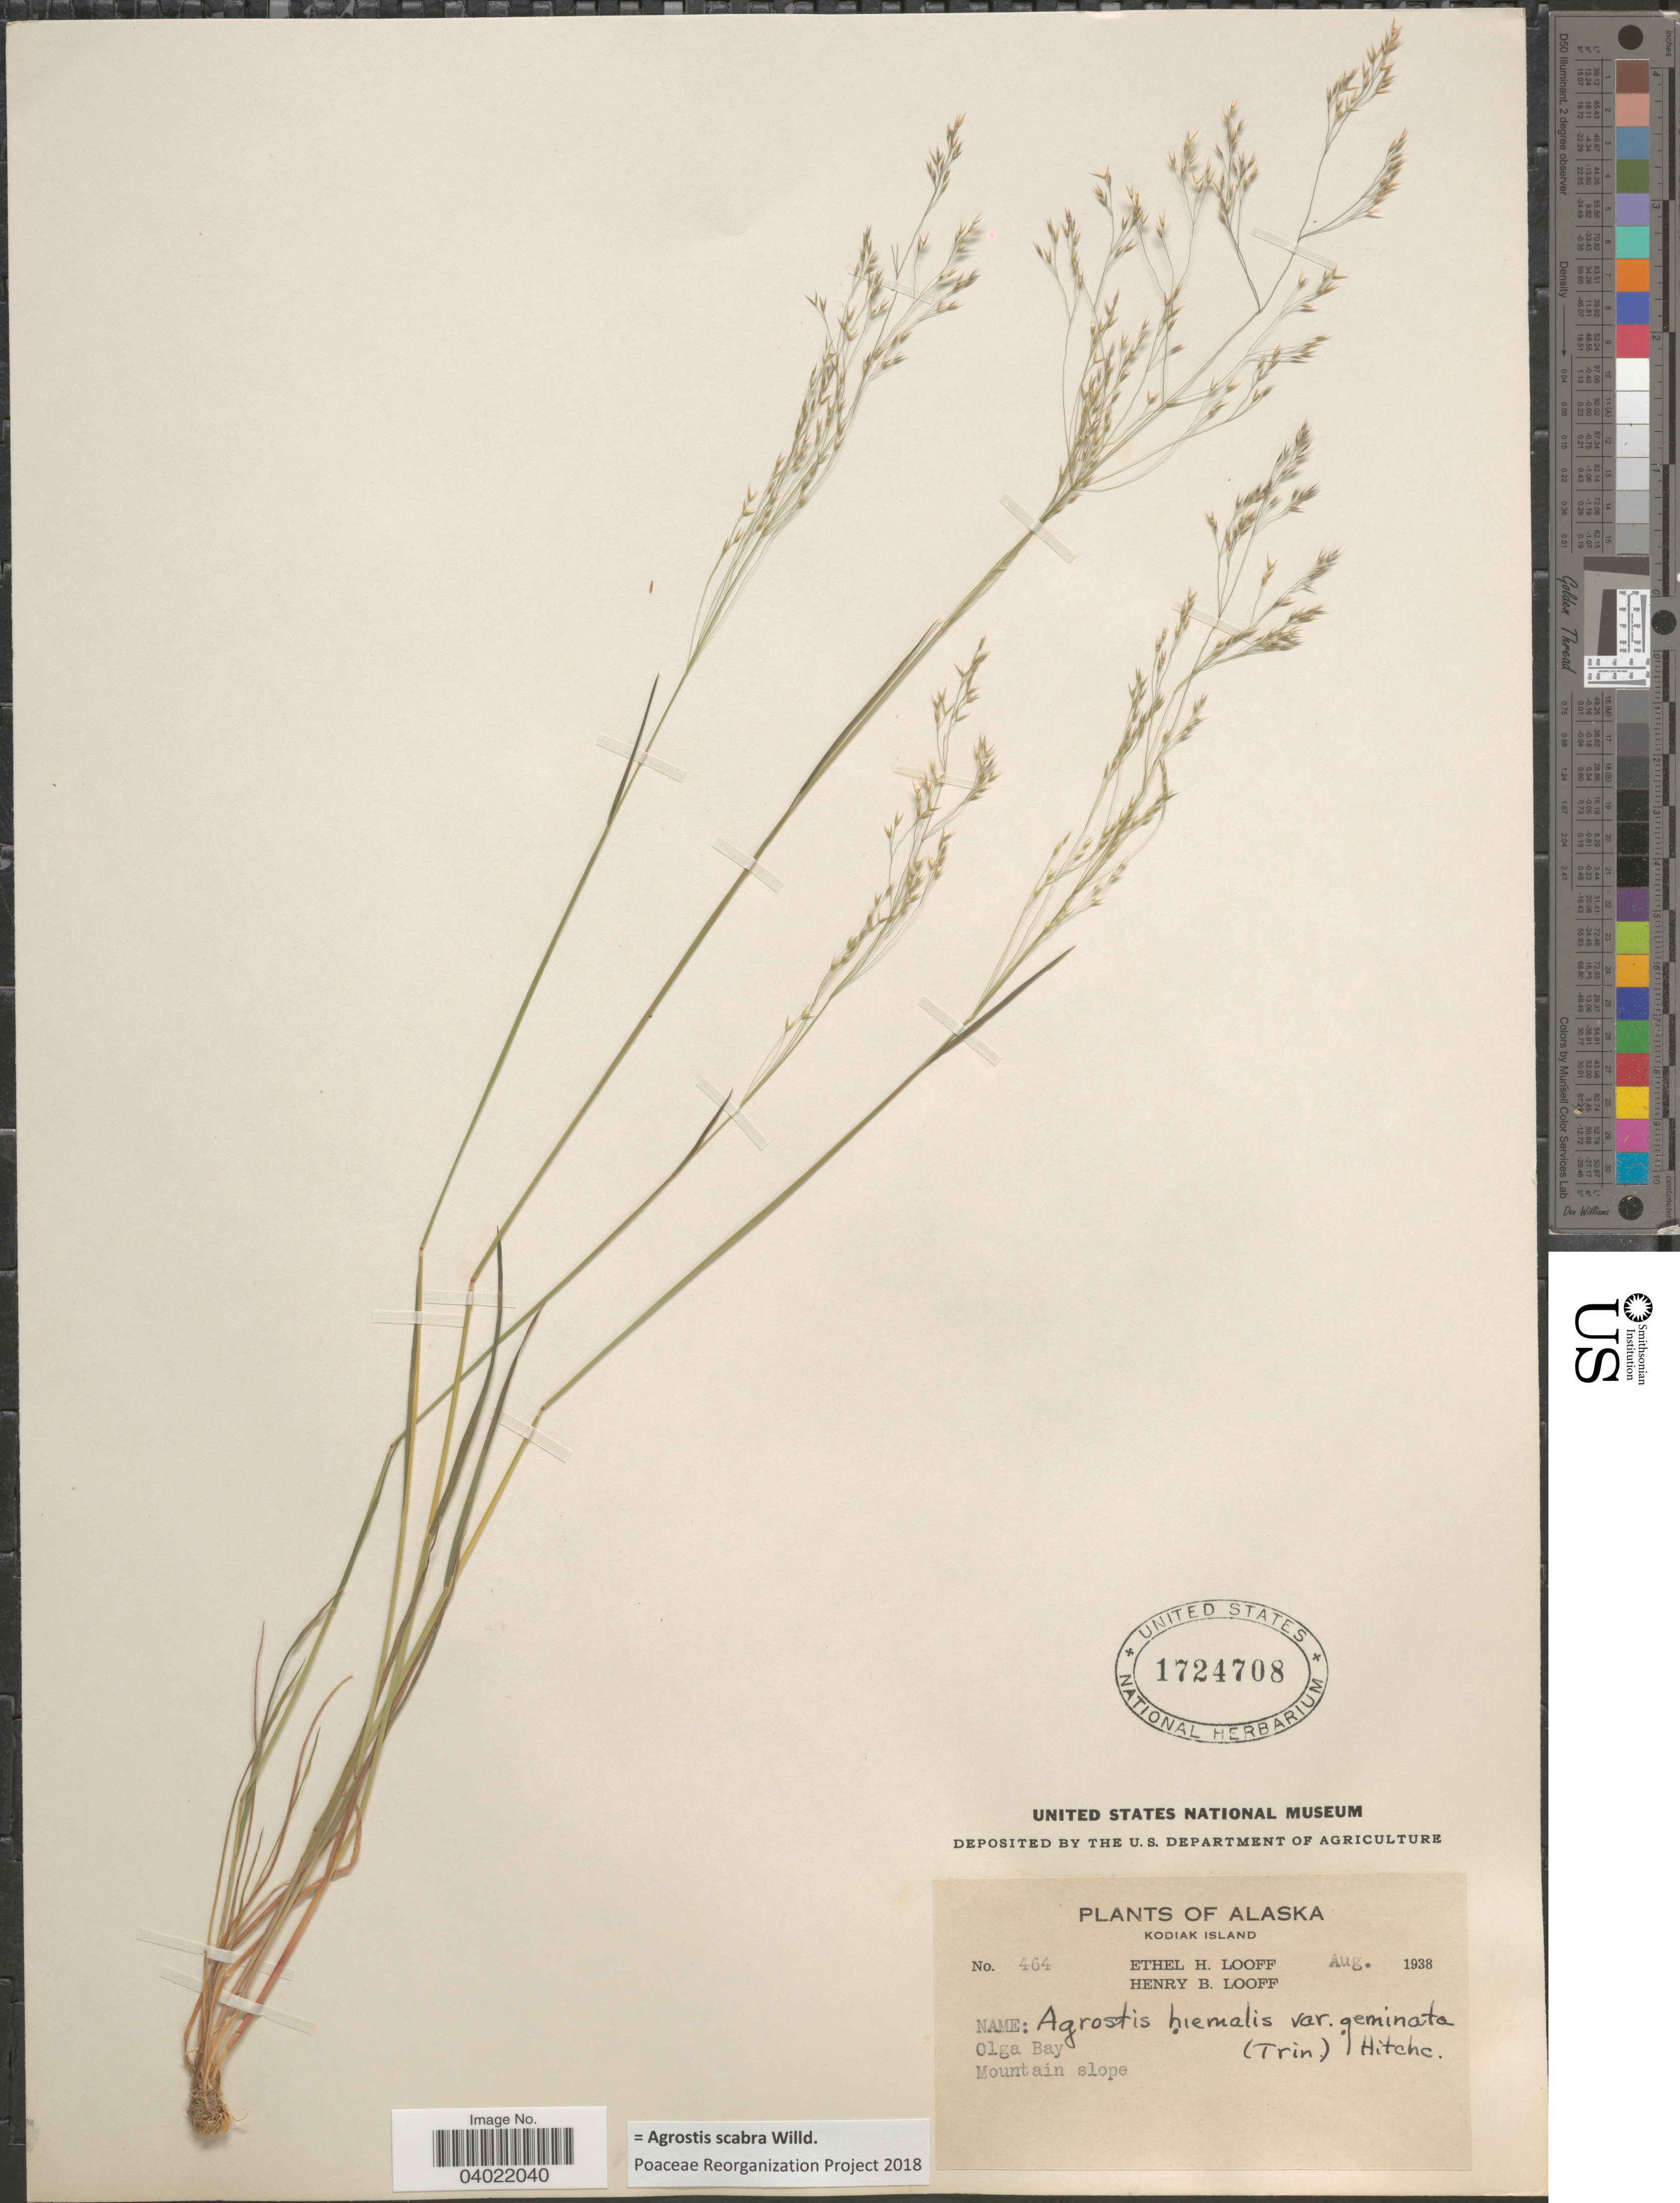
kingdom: Plantae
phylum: Tracheophyta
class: Liliopsida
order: Poales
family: Poaceae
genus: Agrostis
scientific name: Agrostis scabra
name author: Willd.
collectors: E. Looff & H. Looff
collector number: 464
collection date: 1938-08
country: United States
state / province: Alaska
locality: Kodiak Island. Olga Bay.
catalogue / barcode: US 1724708